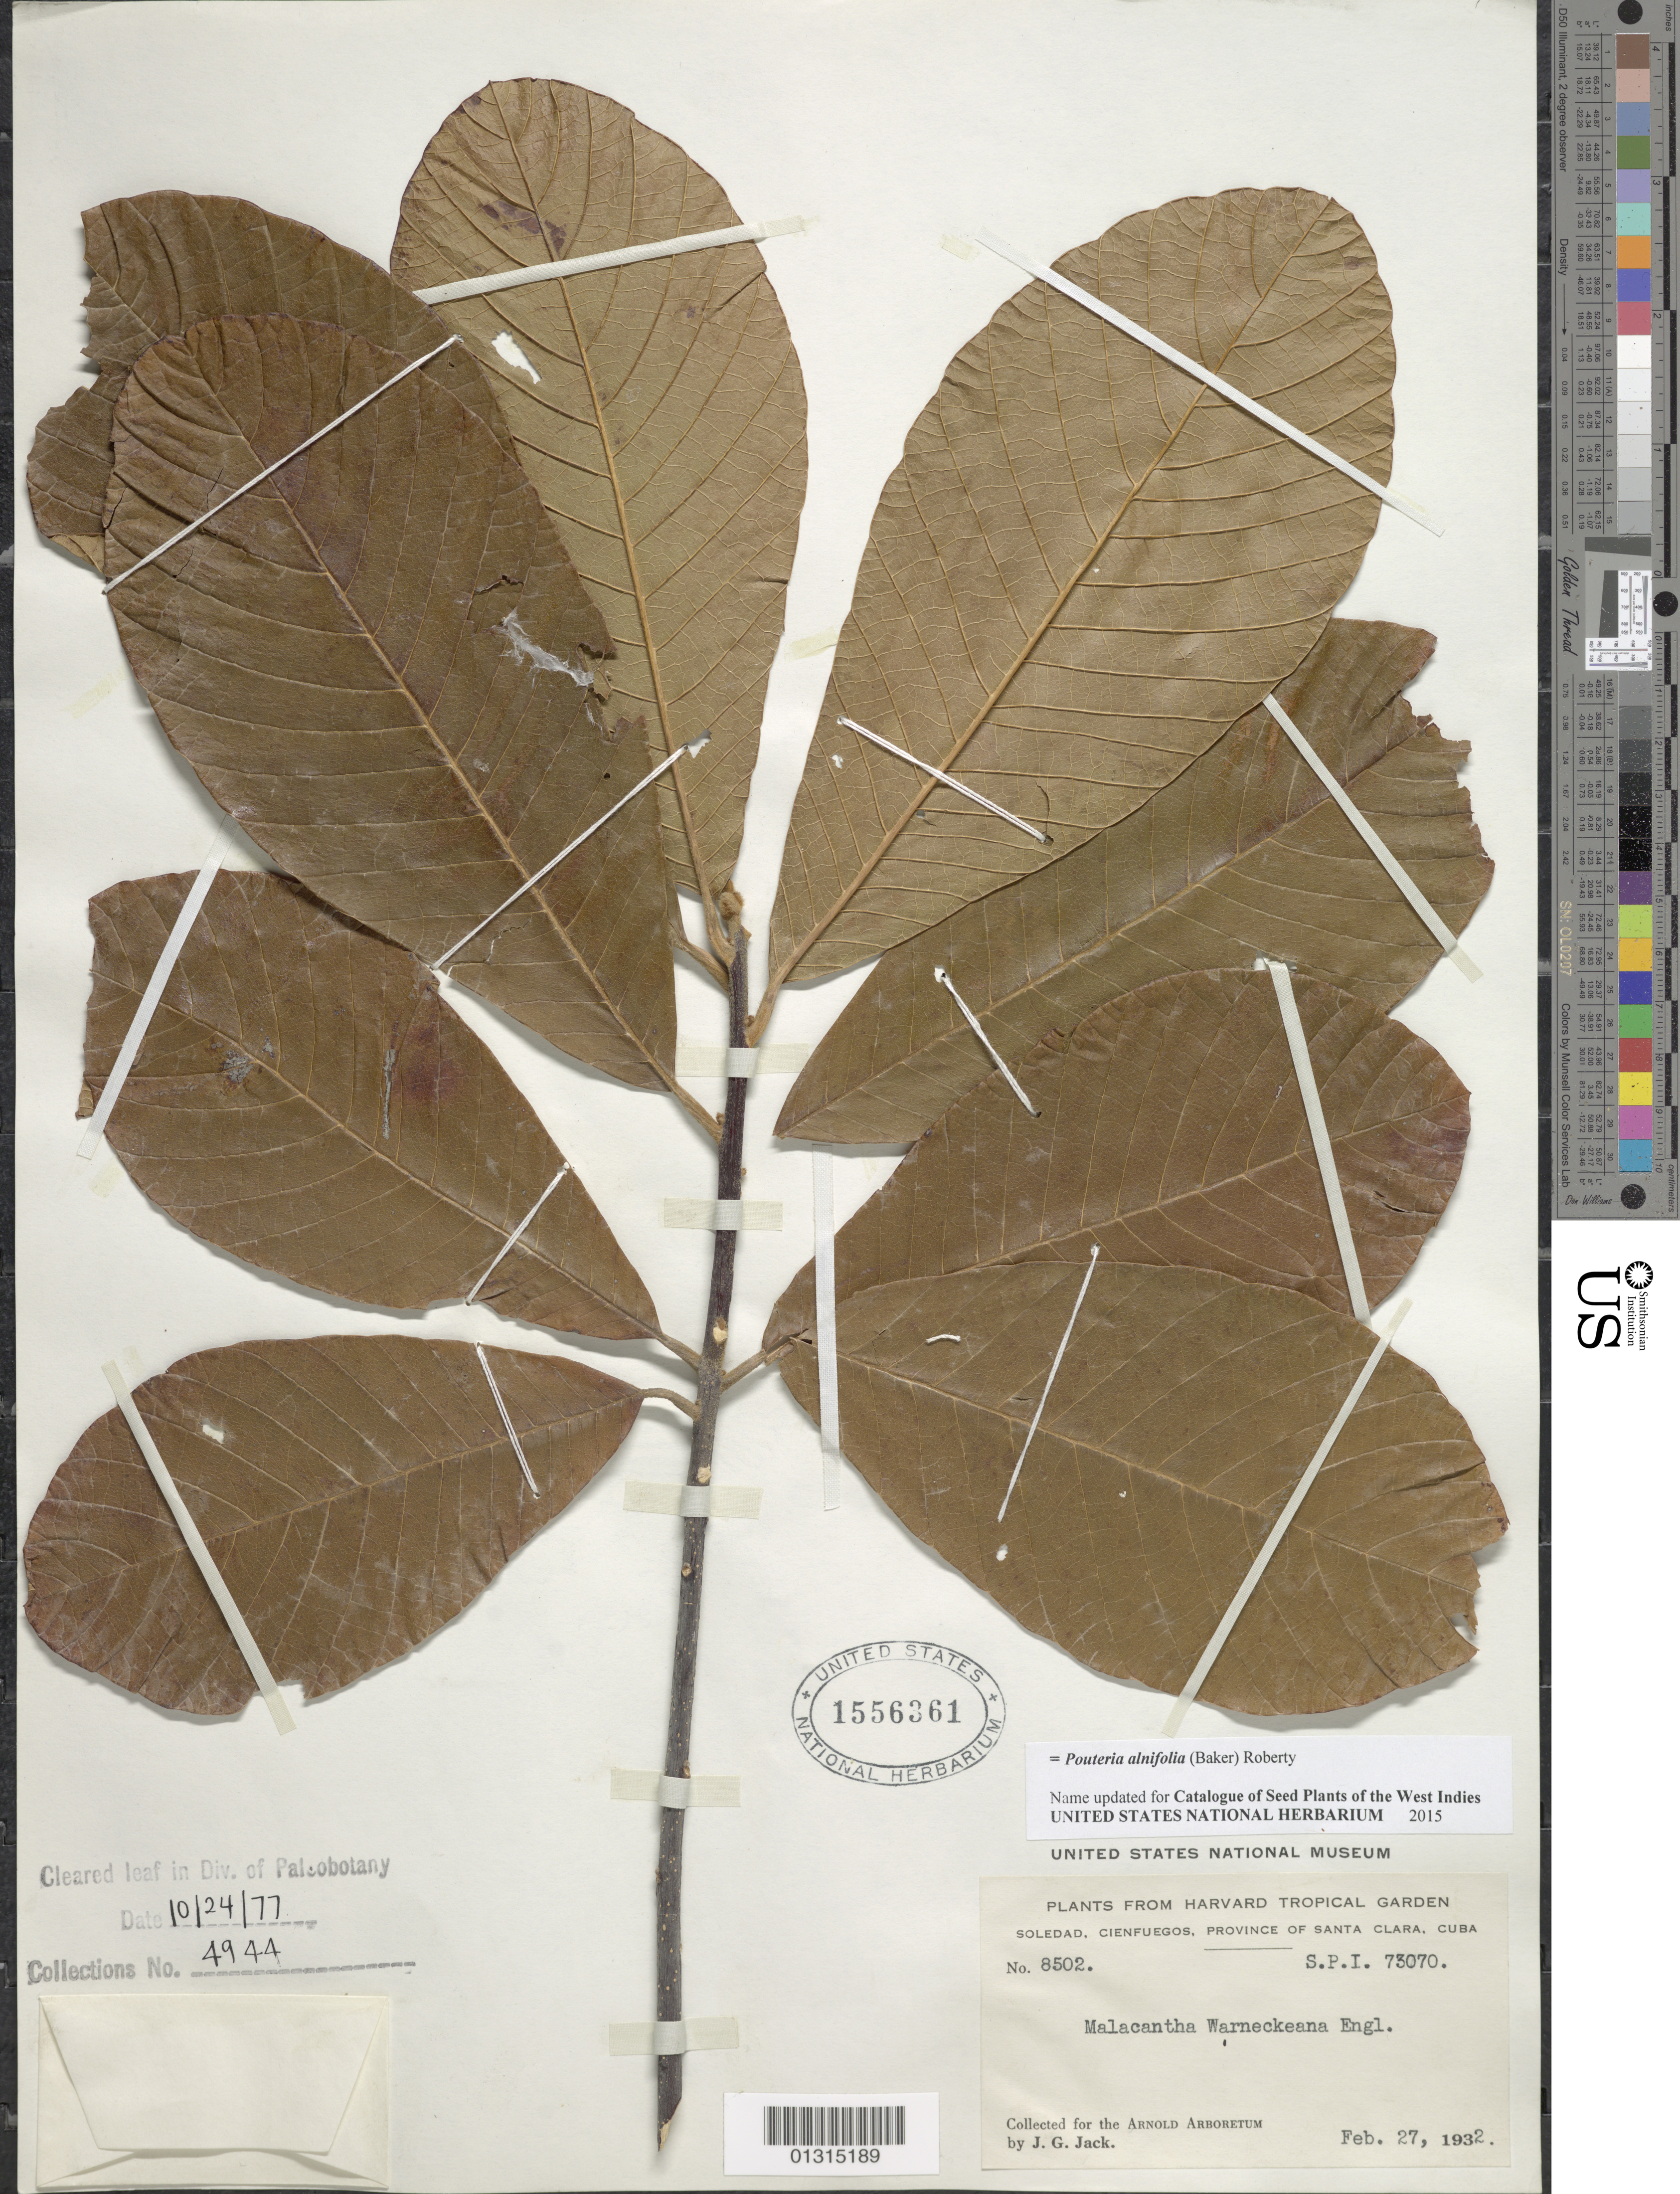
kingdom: Plantae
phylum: Tracheophyta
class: Magnoliopsida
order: Ericales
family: Sapotaceae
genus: Pouteria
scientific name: Pouteria alnifolia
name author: (Baker) Roberty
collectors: J. G. Jack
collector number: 8502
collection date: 1932-02-27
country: Cuba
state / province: Santa Clara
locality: Soledad, Cienfuegos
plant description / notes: Also numbered: S.P.I. 73070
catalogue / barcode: US 1556361